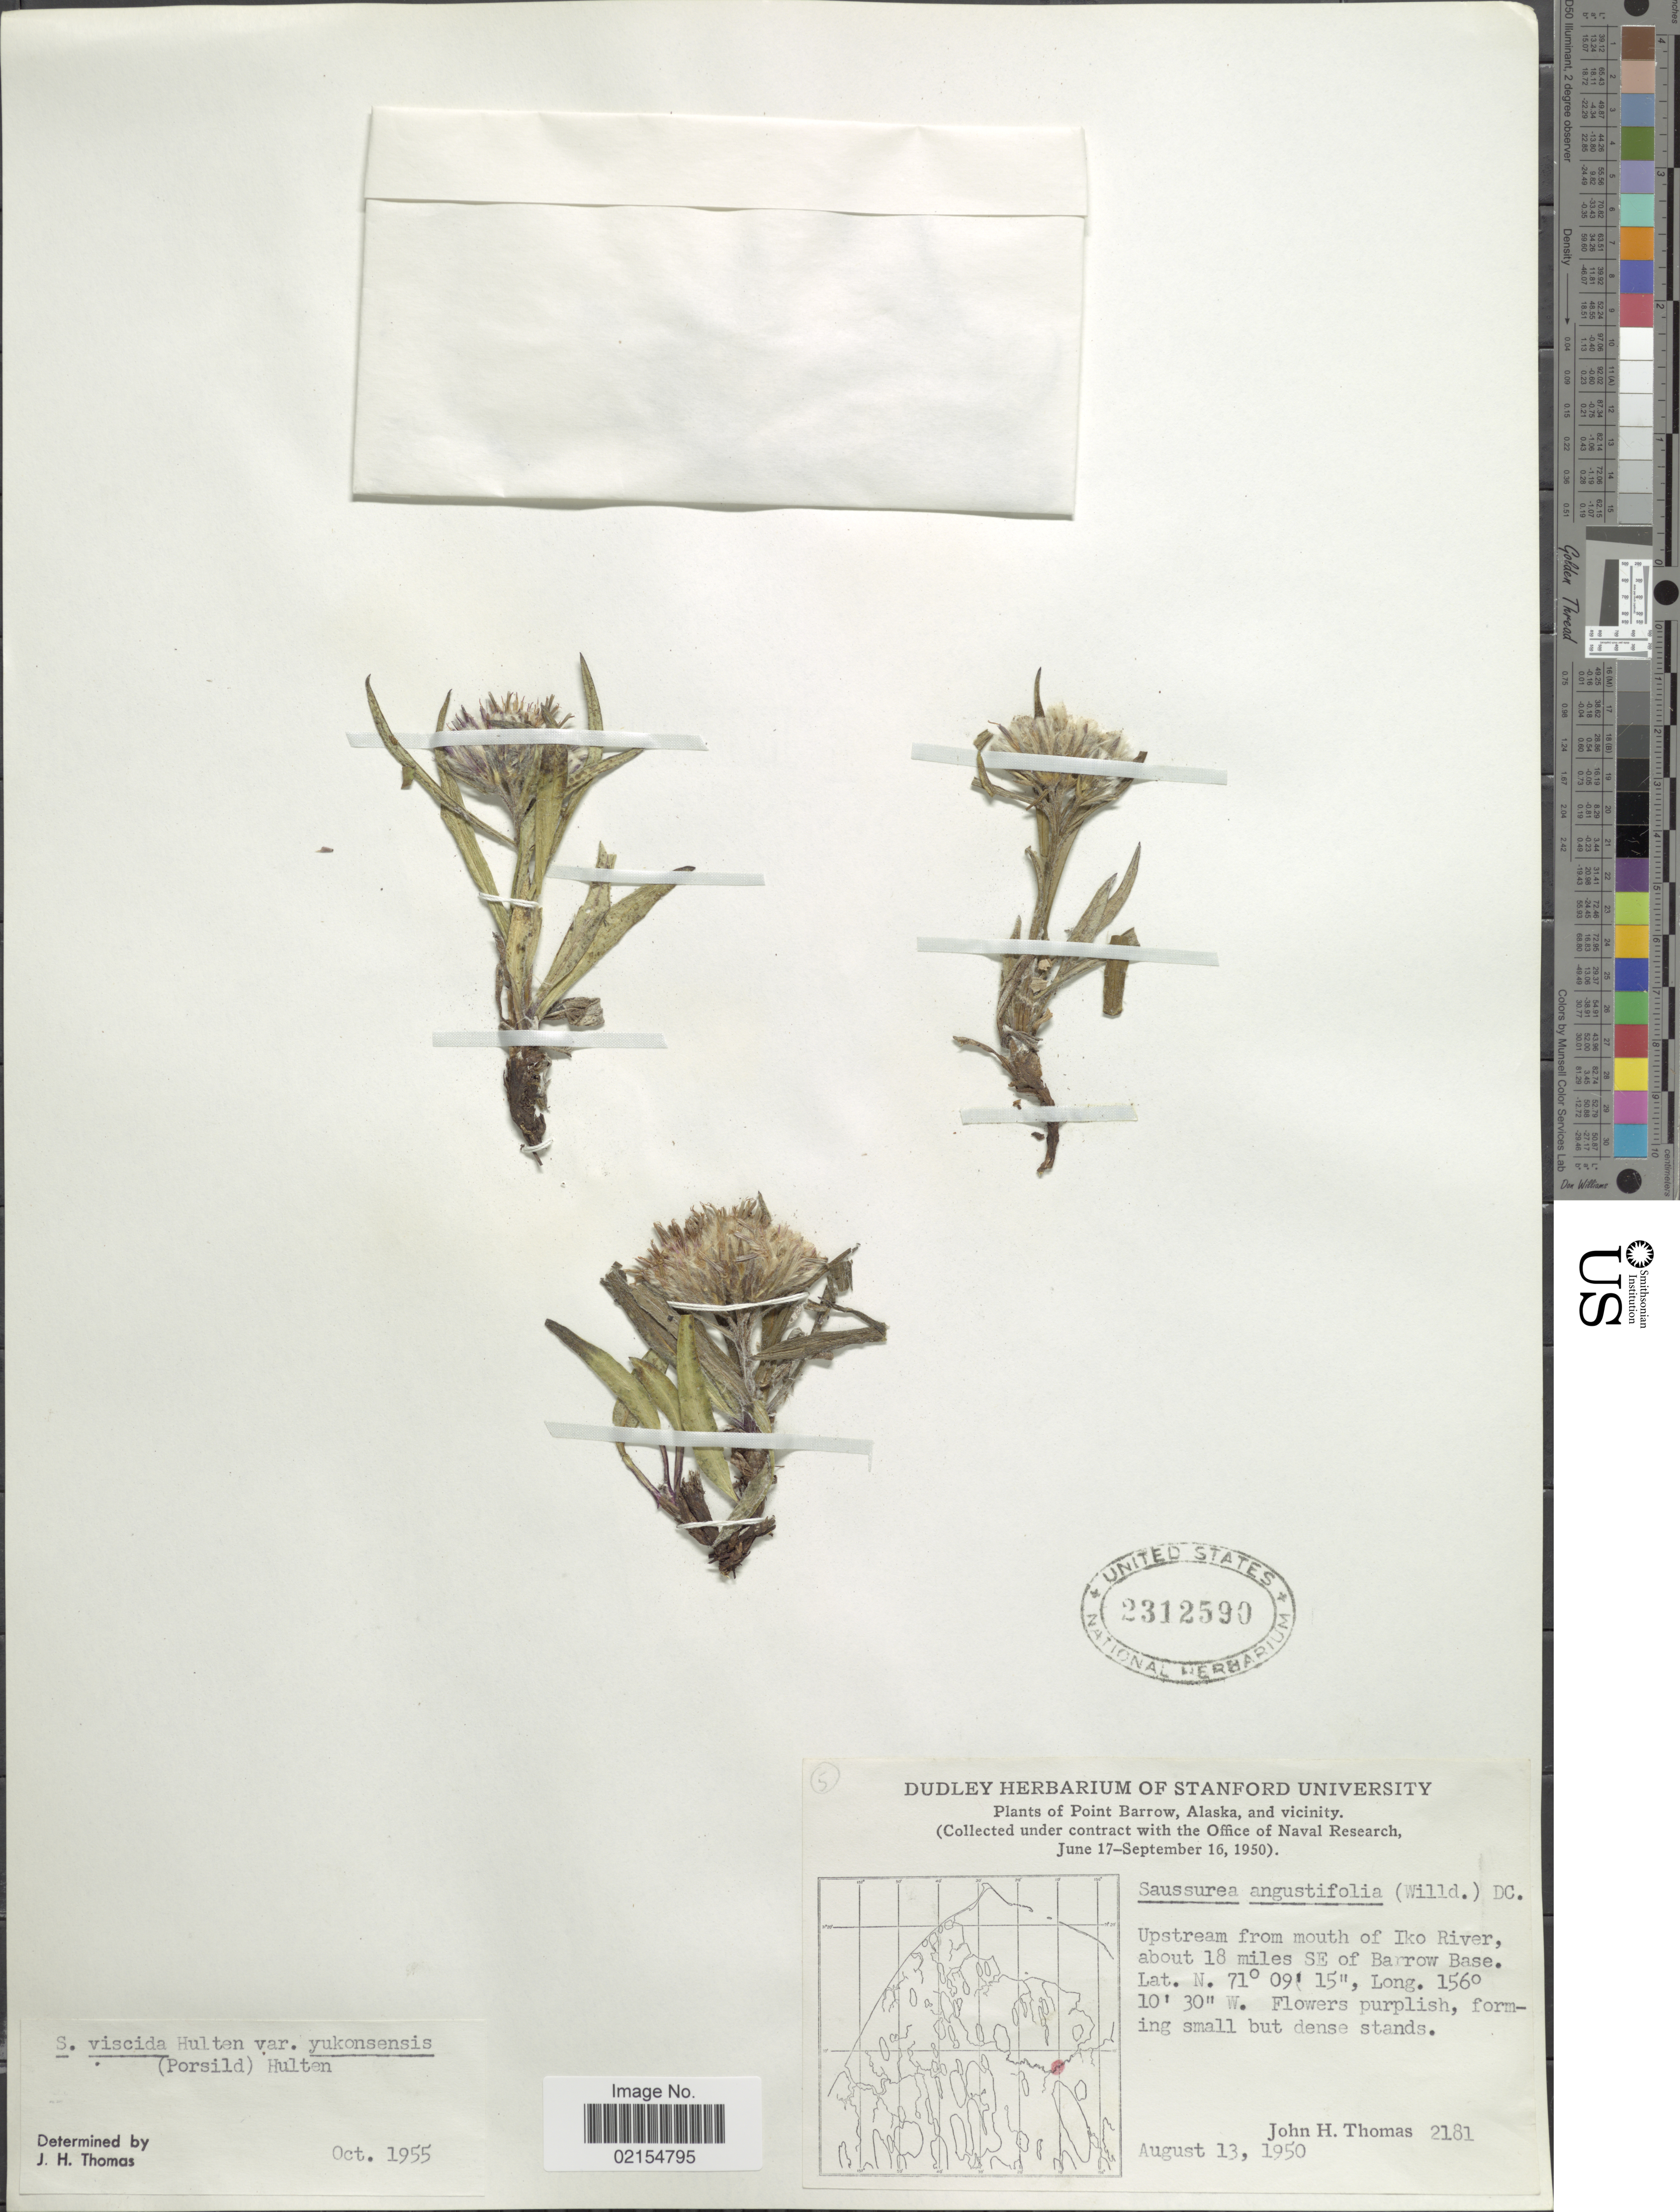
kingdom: Plantae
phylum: Tracheophyta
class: Magnoliopsida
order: Asterales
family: Asteraceae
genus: Saussurea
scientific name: Saussurea angustifolia var. yukonensis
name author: A.E. Porsild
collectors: J. H. Thomas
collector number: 2181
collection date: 1950-08-13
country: United States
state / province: Alaska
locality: Point Barrow, Alaska, and vicinity, Upstream from mouth of Iko River, about 18 miles SE of Barrow Base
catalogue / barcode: US 2312590